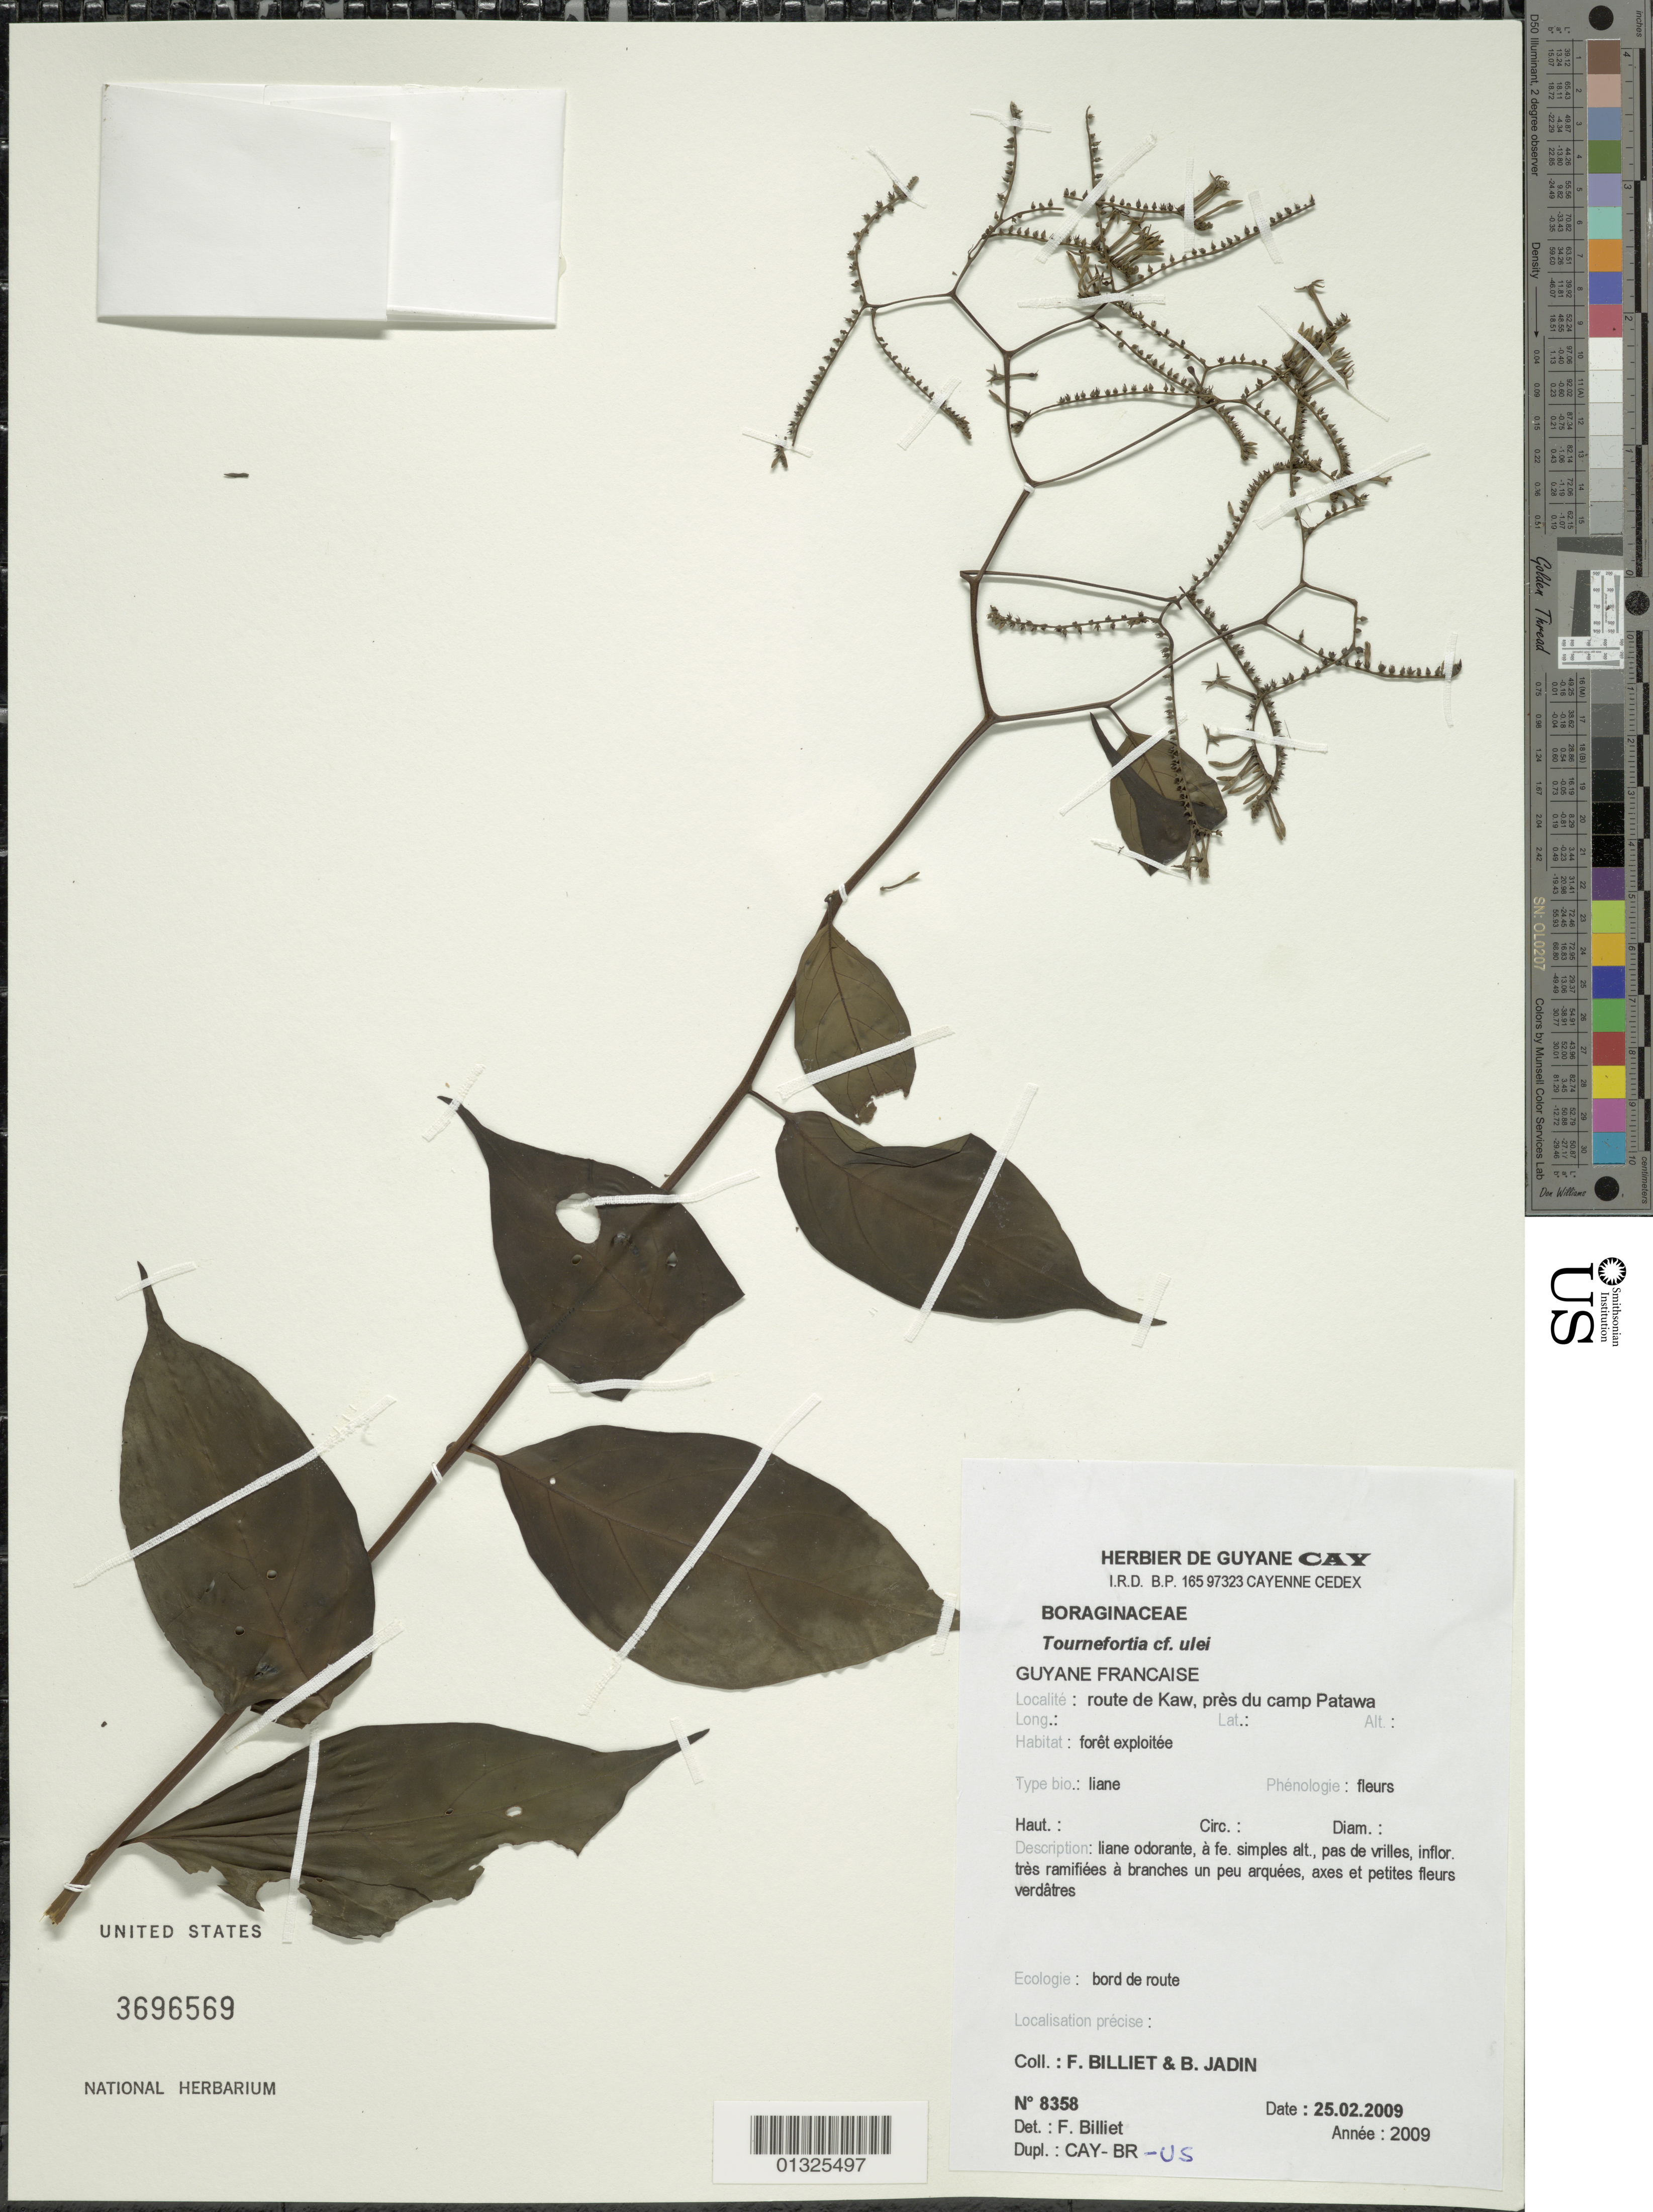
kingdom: Plantae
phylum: Tracheophyta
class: Magnoliopsida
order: Boraginales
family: Heliotropiaceae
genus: Tournefortia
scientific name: Tournefortia ulei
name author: Vaupel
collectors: F. Billiet & B. Jadin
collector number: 8358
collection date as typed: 25 February 2009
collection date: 2009-02-25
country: French Guiana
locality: Raoute de Kaw, pres du camp Patawa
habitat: foret exploitee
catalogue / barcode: US 3696569